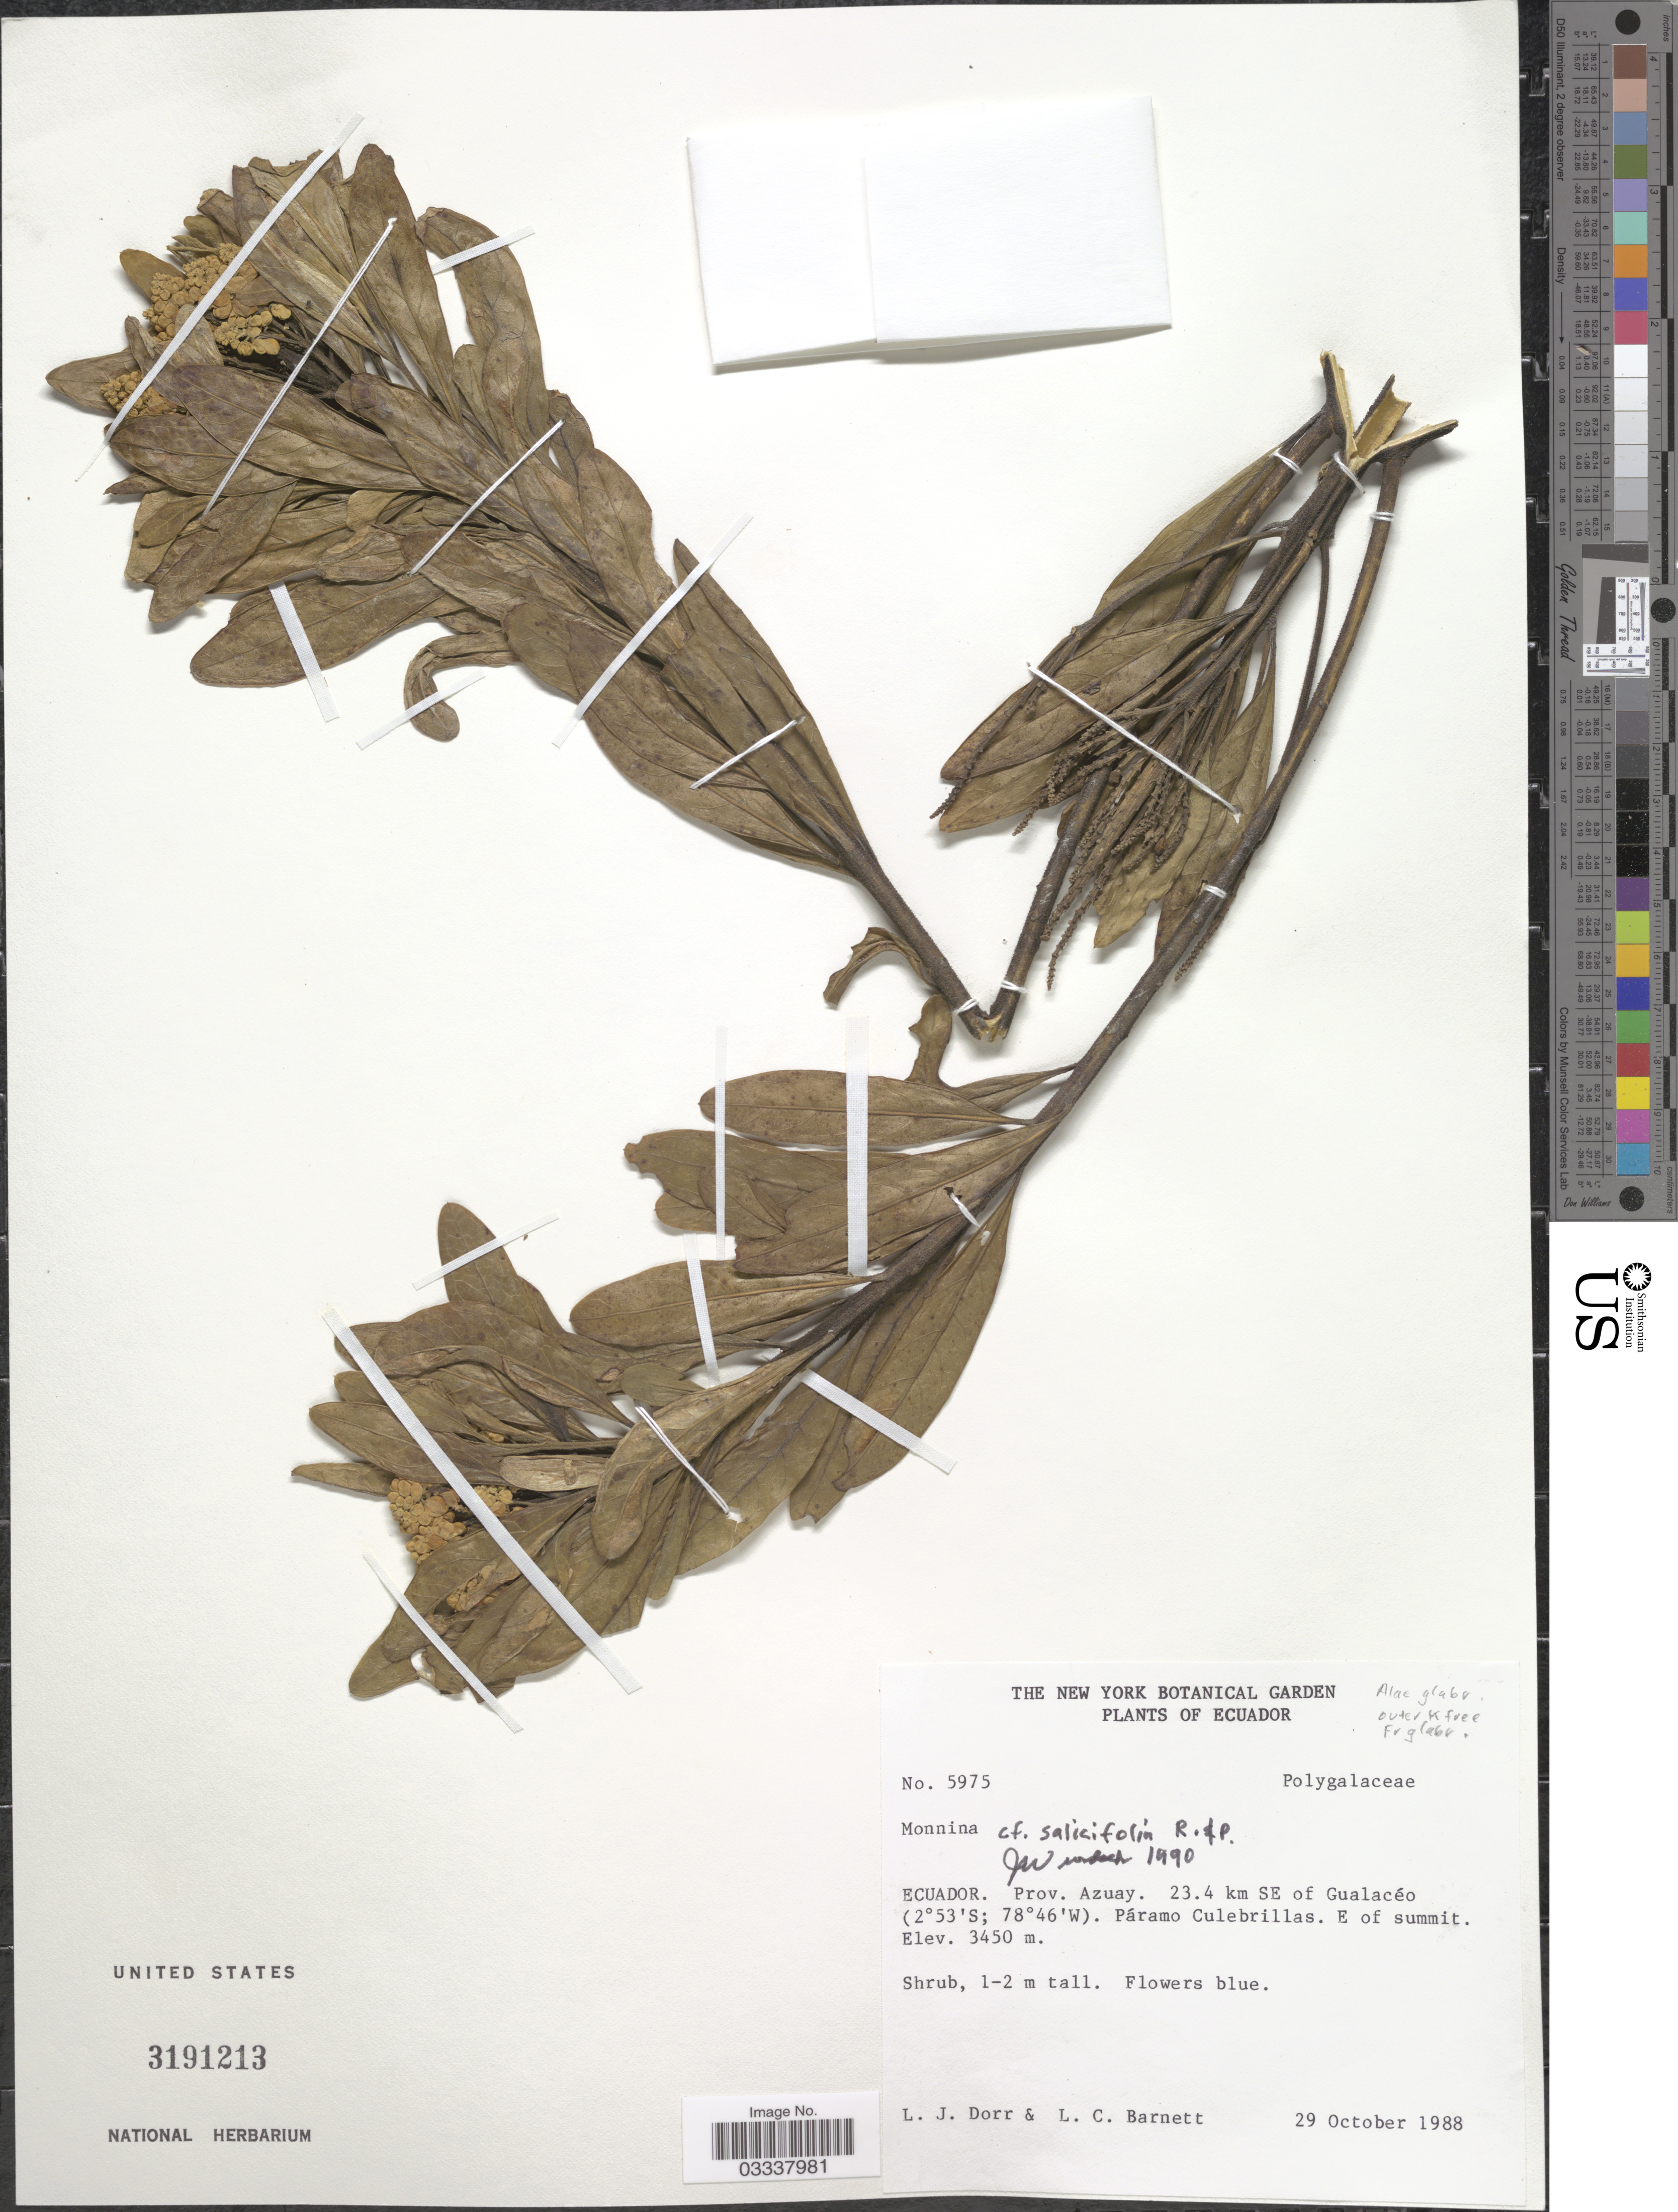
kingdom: Plantae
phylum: Tracheophyta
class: Magnoliopsida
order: Fabales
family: Polygalaceae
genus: Monnina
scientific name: Monnina salicifolia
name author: Ruiz & Pav.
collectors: L. J. Dorr & L. C. Barnett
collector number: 5975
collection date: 1988-10-29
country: Ecuador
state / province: Azuay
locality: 23.4 km SE of Gualacéo. Páramo Culebrillas. E of summit.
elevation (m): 3450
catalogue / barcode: US 3191213